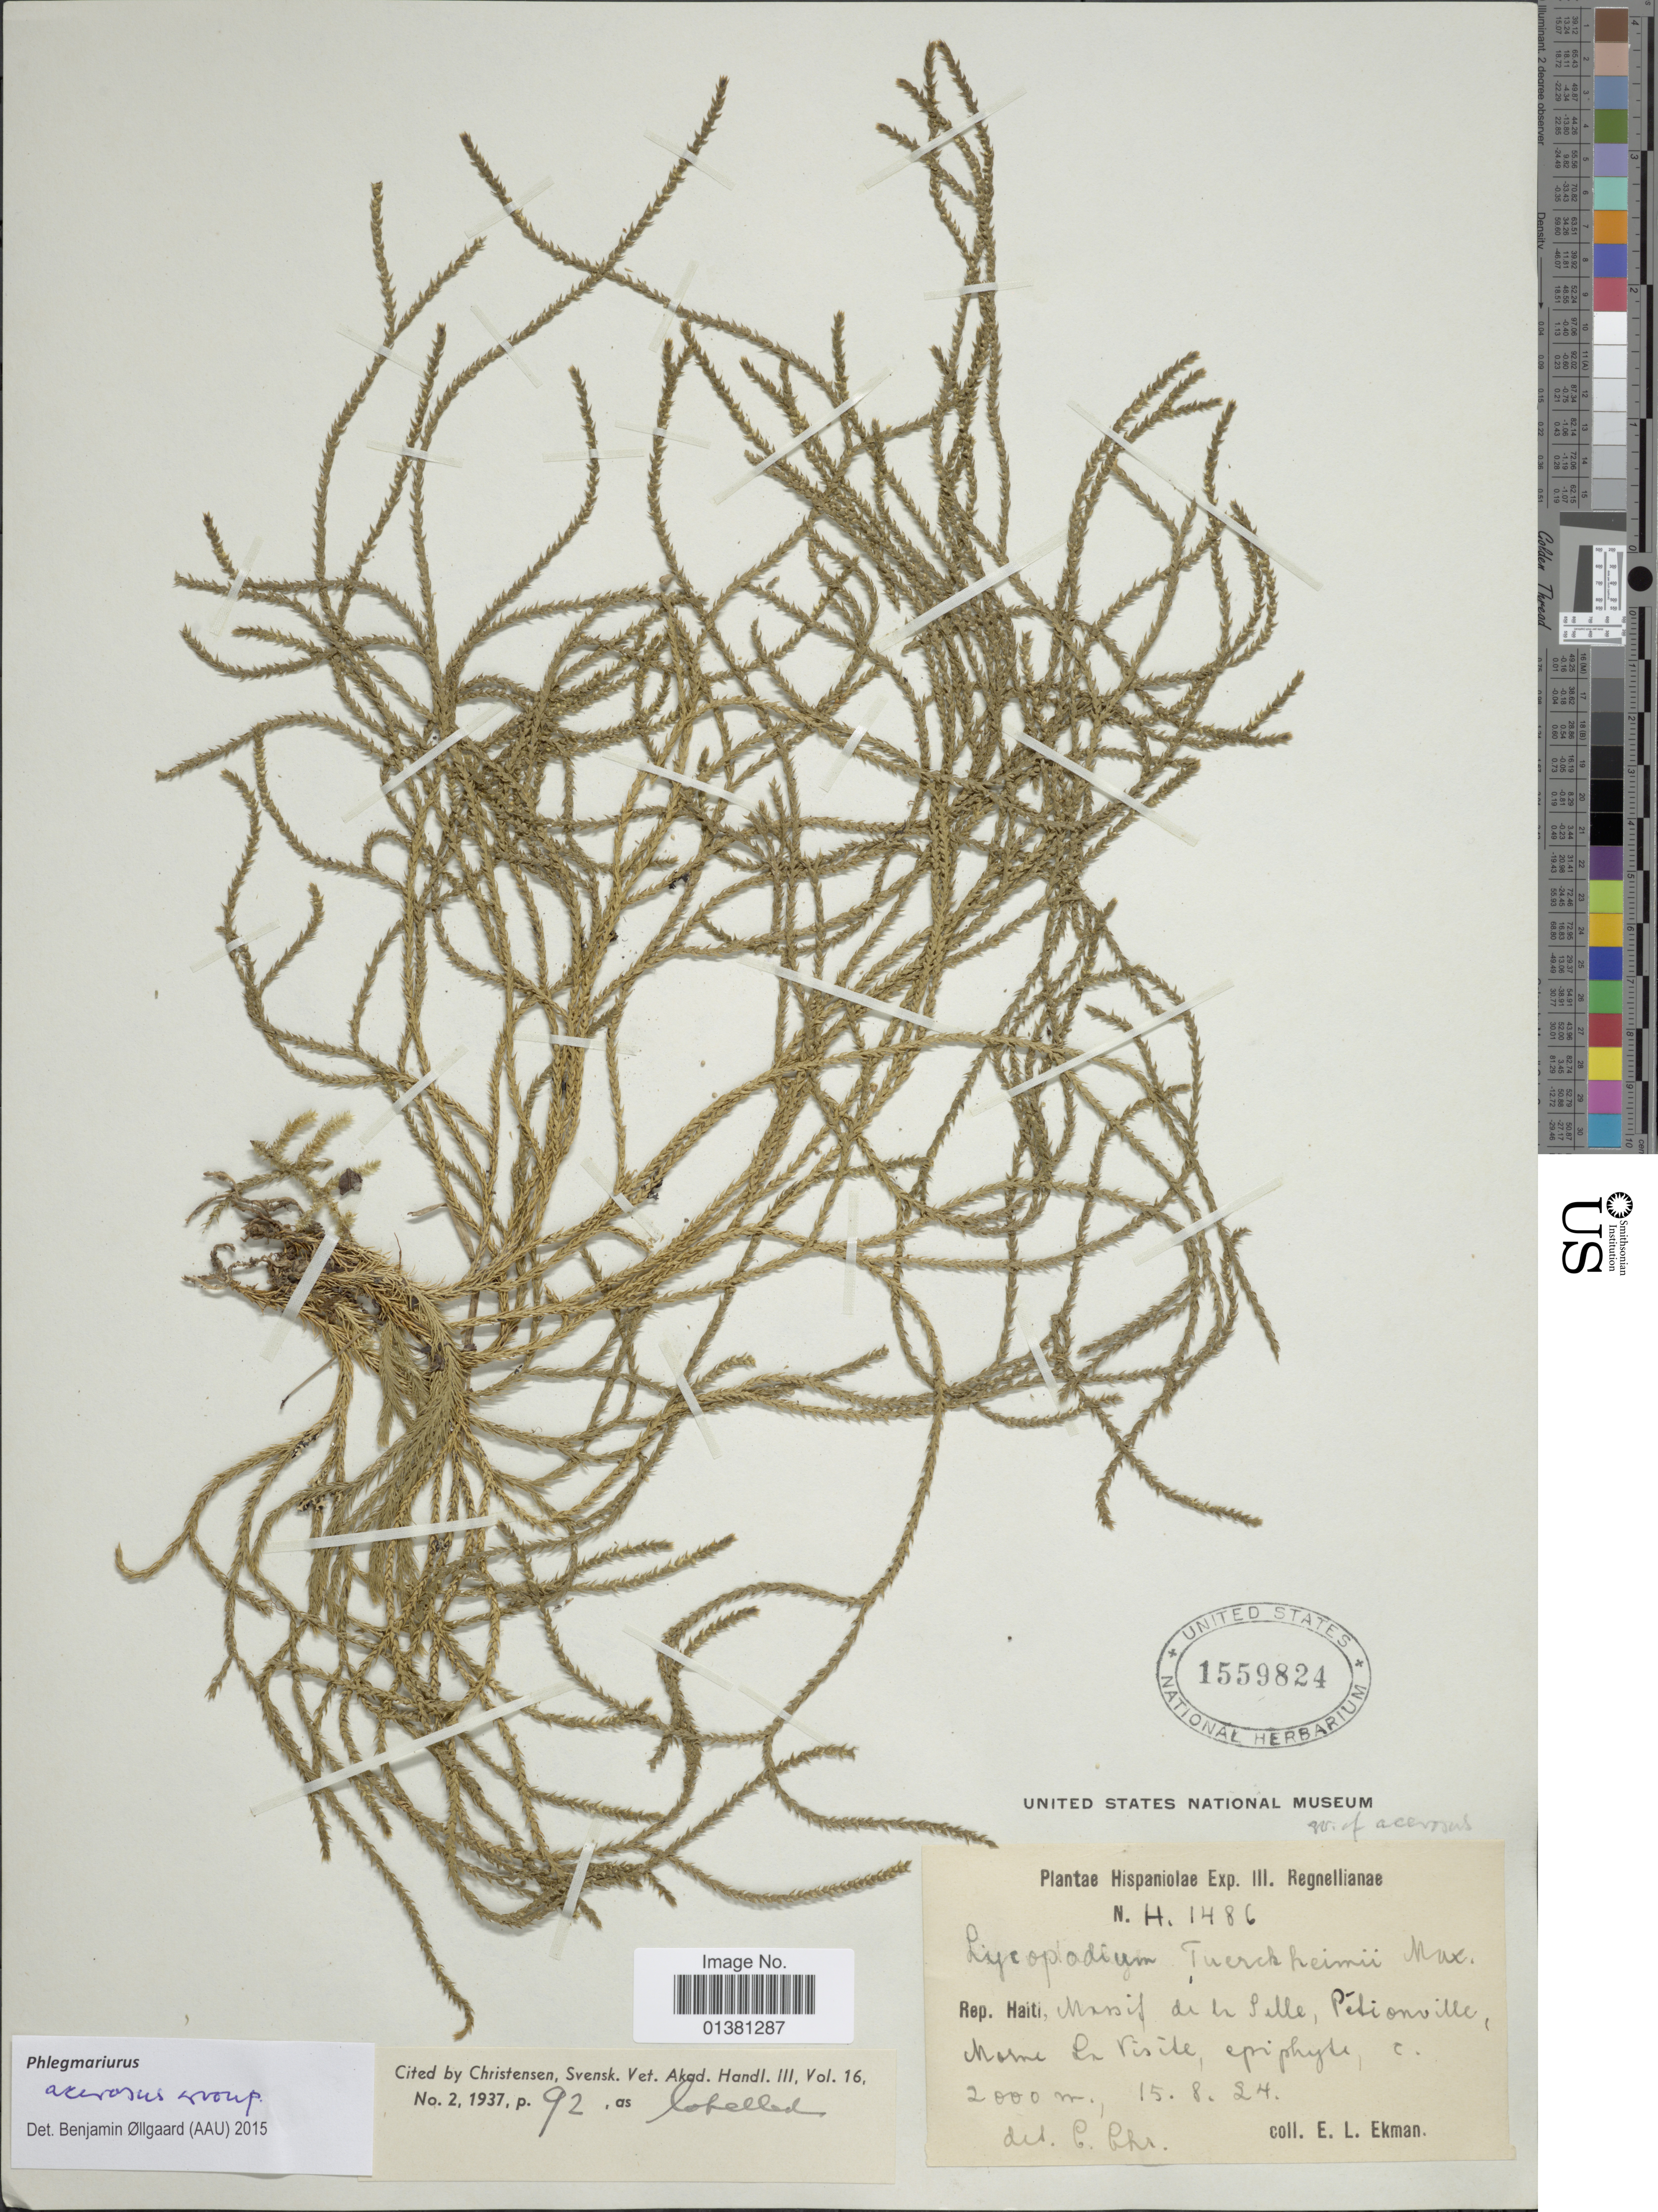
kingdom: Plantae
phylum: Tracheophyta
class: Lycopodiopsida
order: Lycopodiales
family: Lycopodiaceae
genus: Phlegmariurus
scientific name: Phlegmariurus acerosus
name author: (Sw.) B. Øllg.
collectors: E. L. Ekman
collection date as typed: Transcribed d/m/y: 15/8/24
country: Haiti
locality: Rep Haiti, massif de la Selle, Pitionville Norme La Visite,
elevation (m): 2000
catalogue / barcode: US 1559824